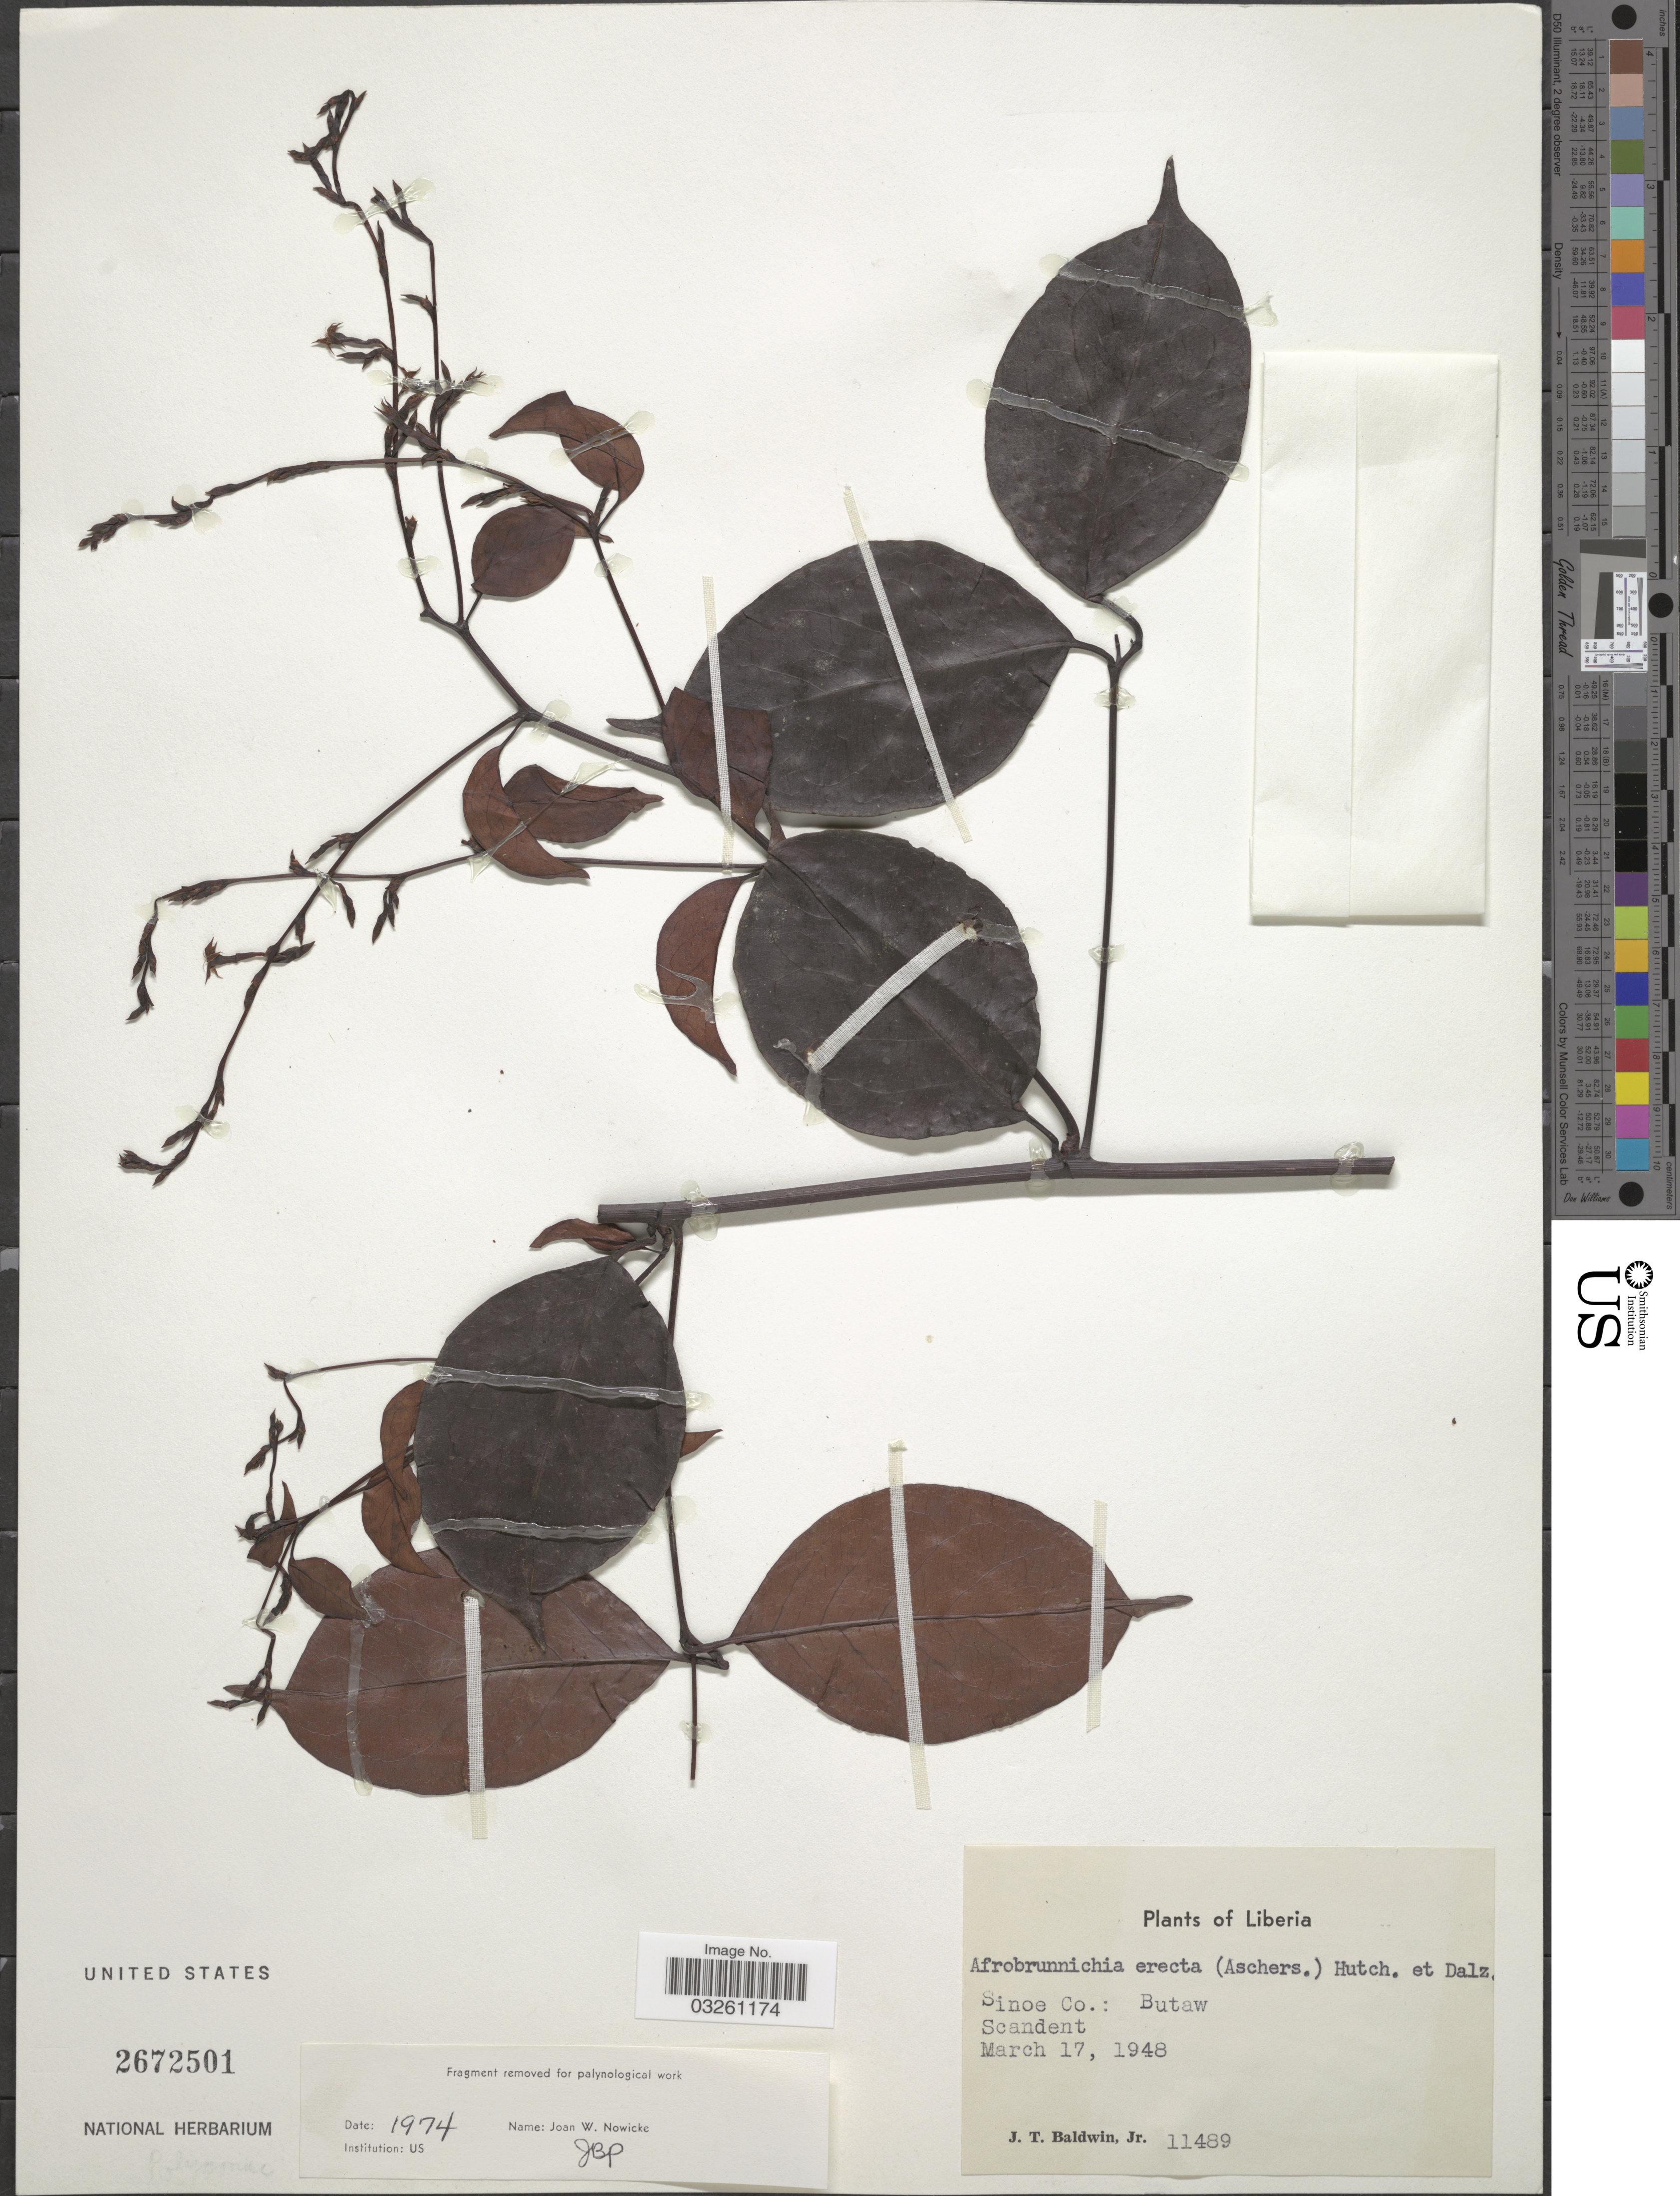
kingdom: Plantae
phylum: Tracheophyta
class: Magnoliopsida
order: Caryophyllales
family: Polygonaceae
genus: Afrobrunnichia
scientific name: Afrobrunnichia erecta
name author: (Asch.) Hutch. & Dalziel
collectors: J. T. Baldwin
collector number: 11489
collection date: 1948-03-17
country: Liberia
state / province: Sinoe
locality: Sinoe Co.: Butaw.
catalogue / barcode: US 2672501